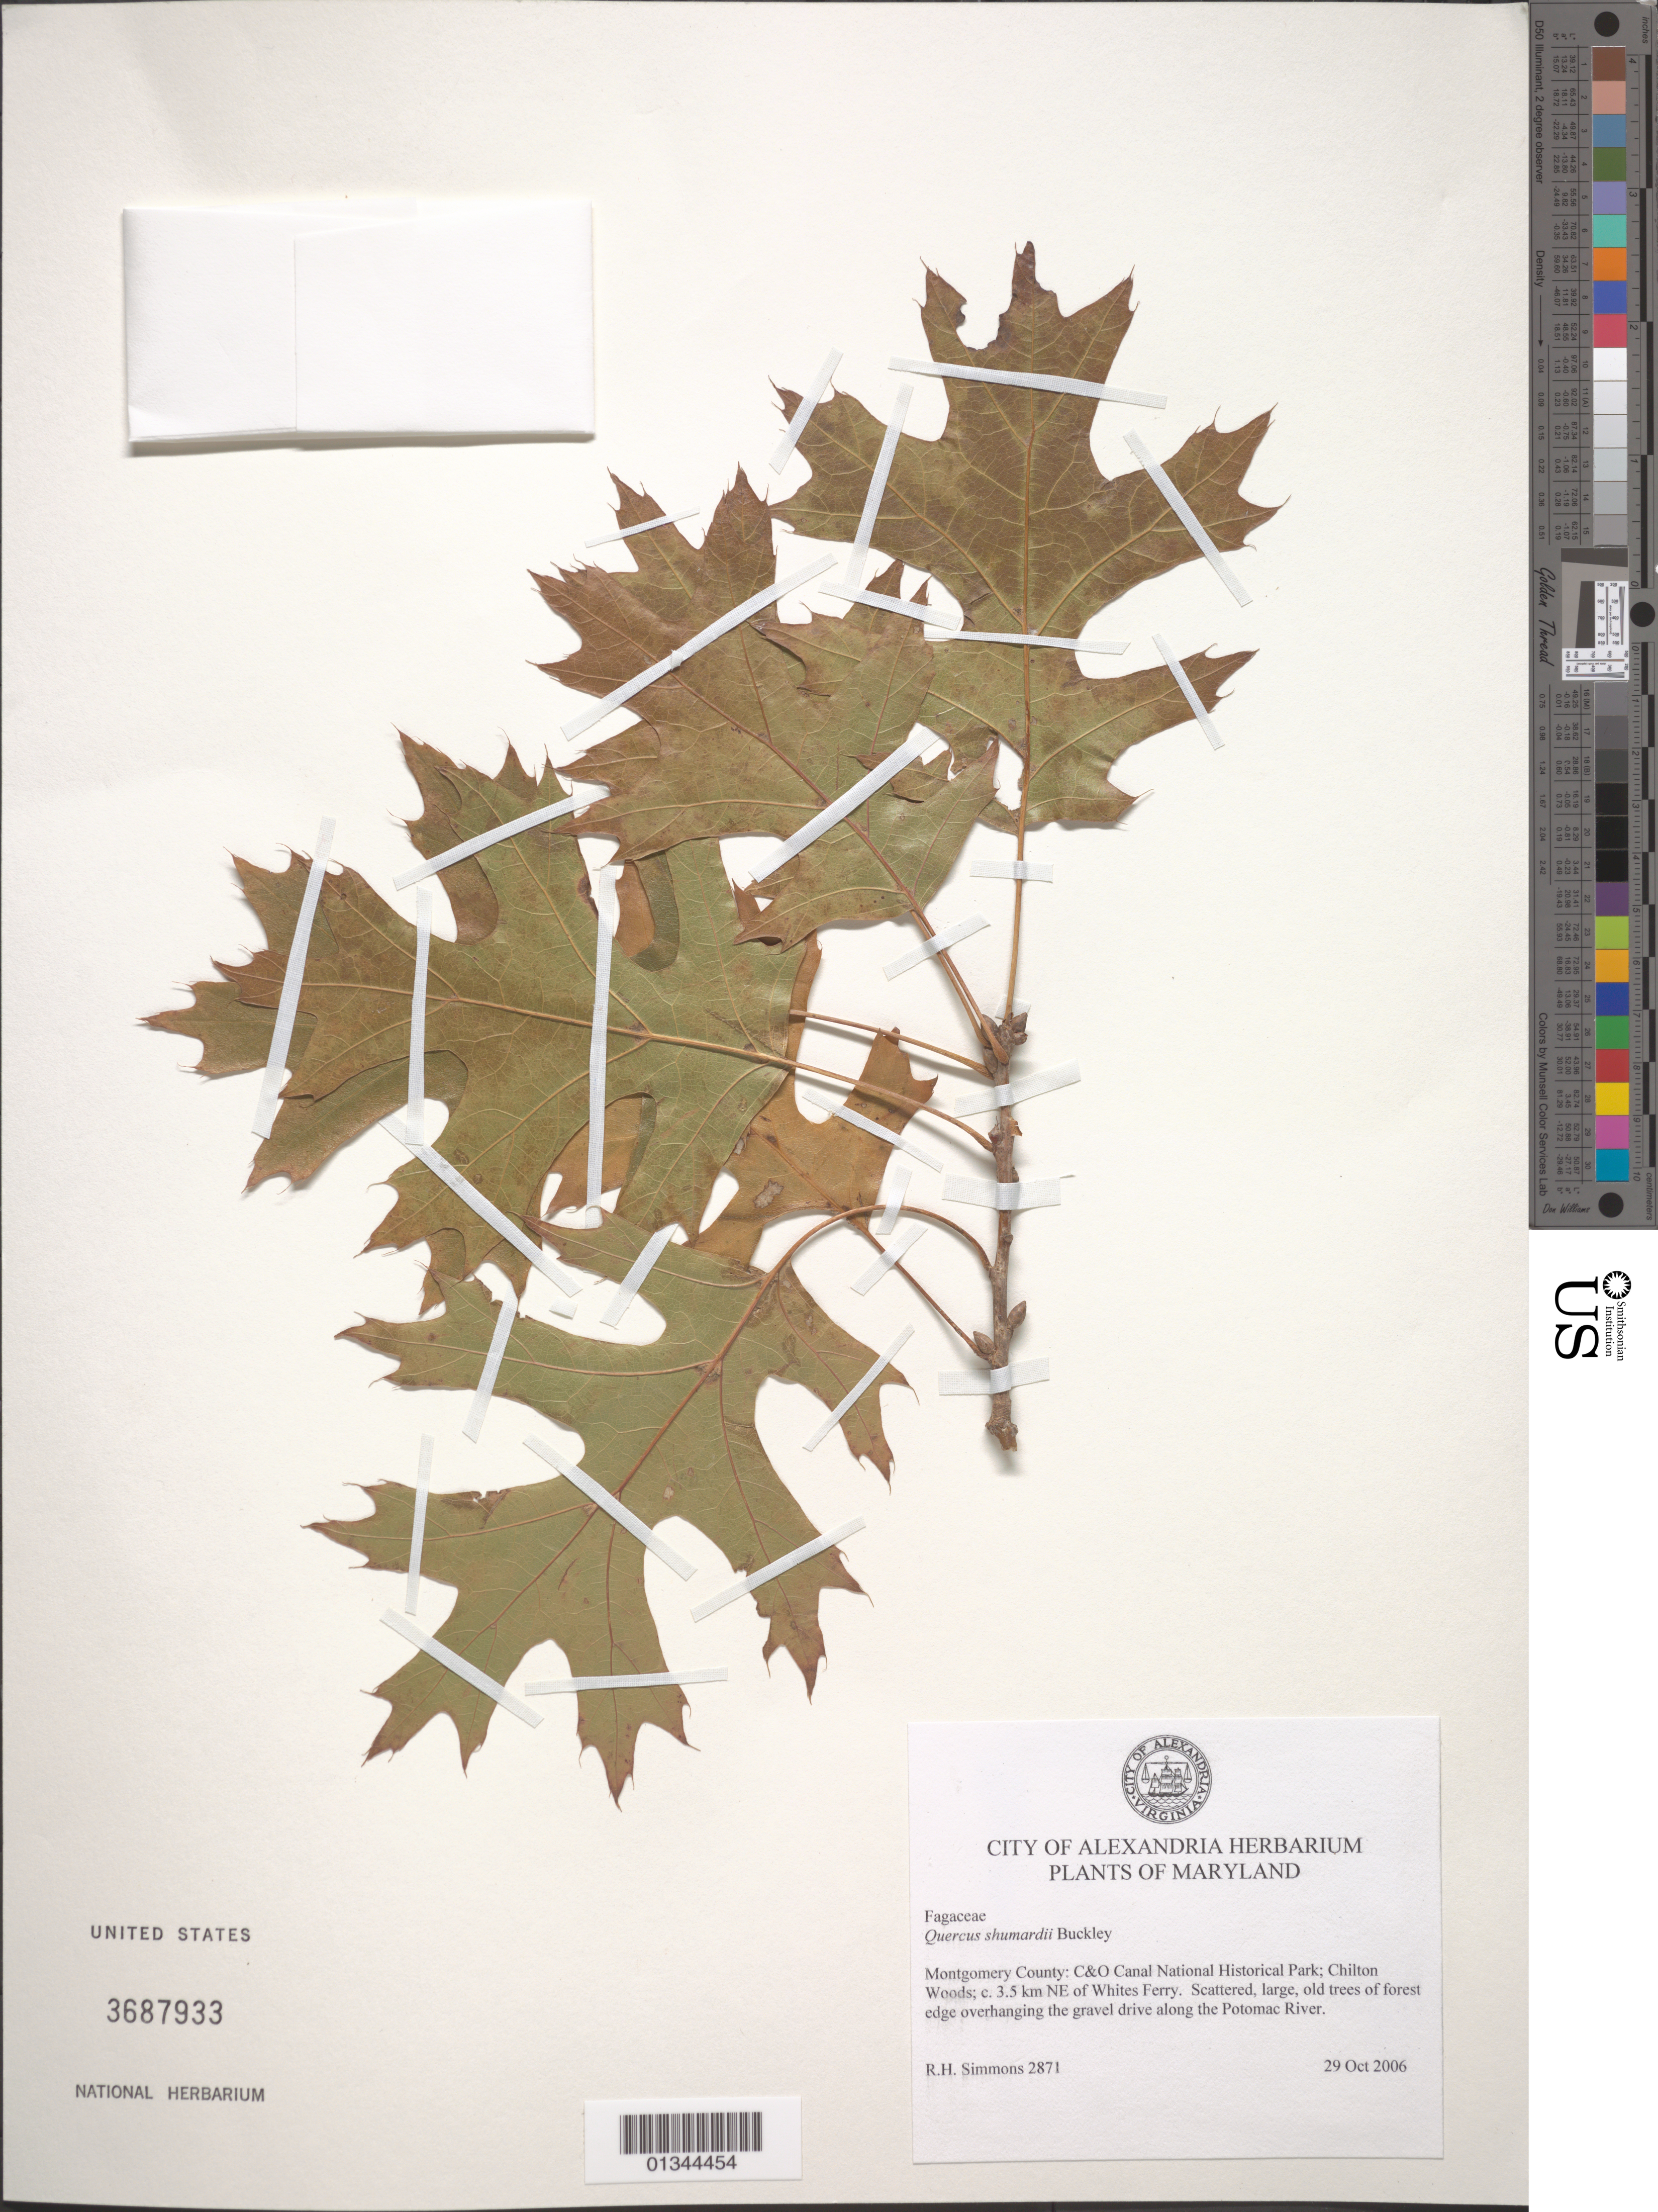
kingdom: Plantae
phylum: Tracheophyta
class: Magnoliopsida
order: Fagales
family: Fagaceae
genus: Quercus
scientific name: Quercus shumardii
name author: Buckley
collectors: R. H. Simmons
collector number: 2871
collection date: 2006-10-29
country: United States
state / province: Maryland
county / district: Montgomery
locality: C&O Canal National Historical Park, Chilton Woods, c. 3.5 km NE of Whites Ferry.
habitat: Scattered, large, old trees of forest edge overhanging the gravel drive along the Potomac River.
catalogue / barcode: US 3687933